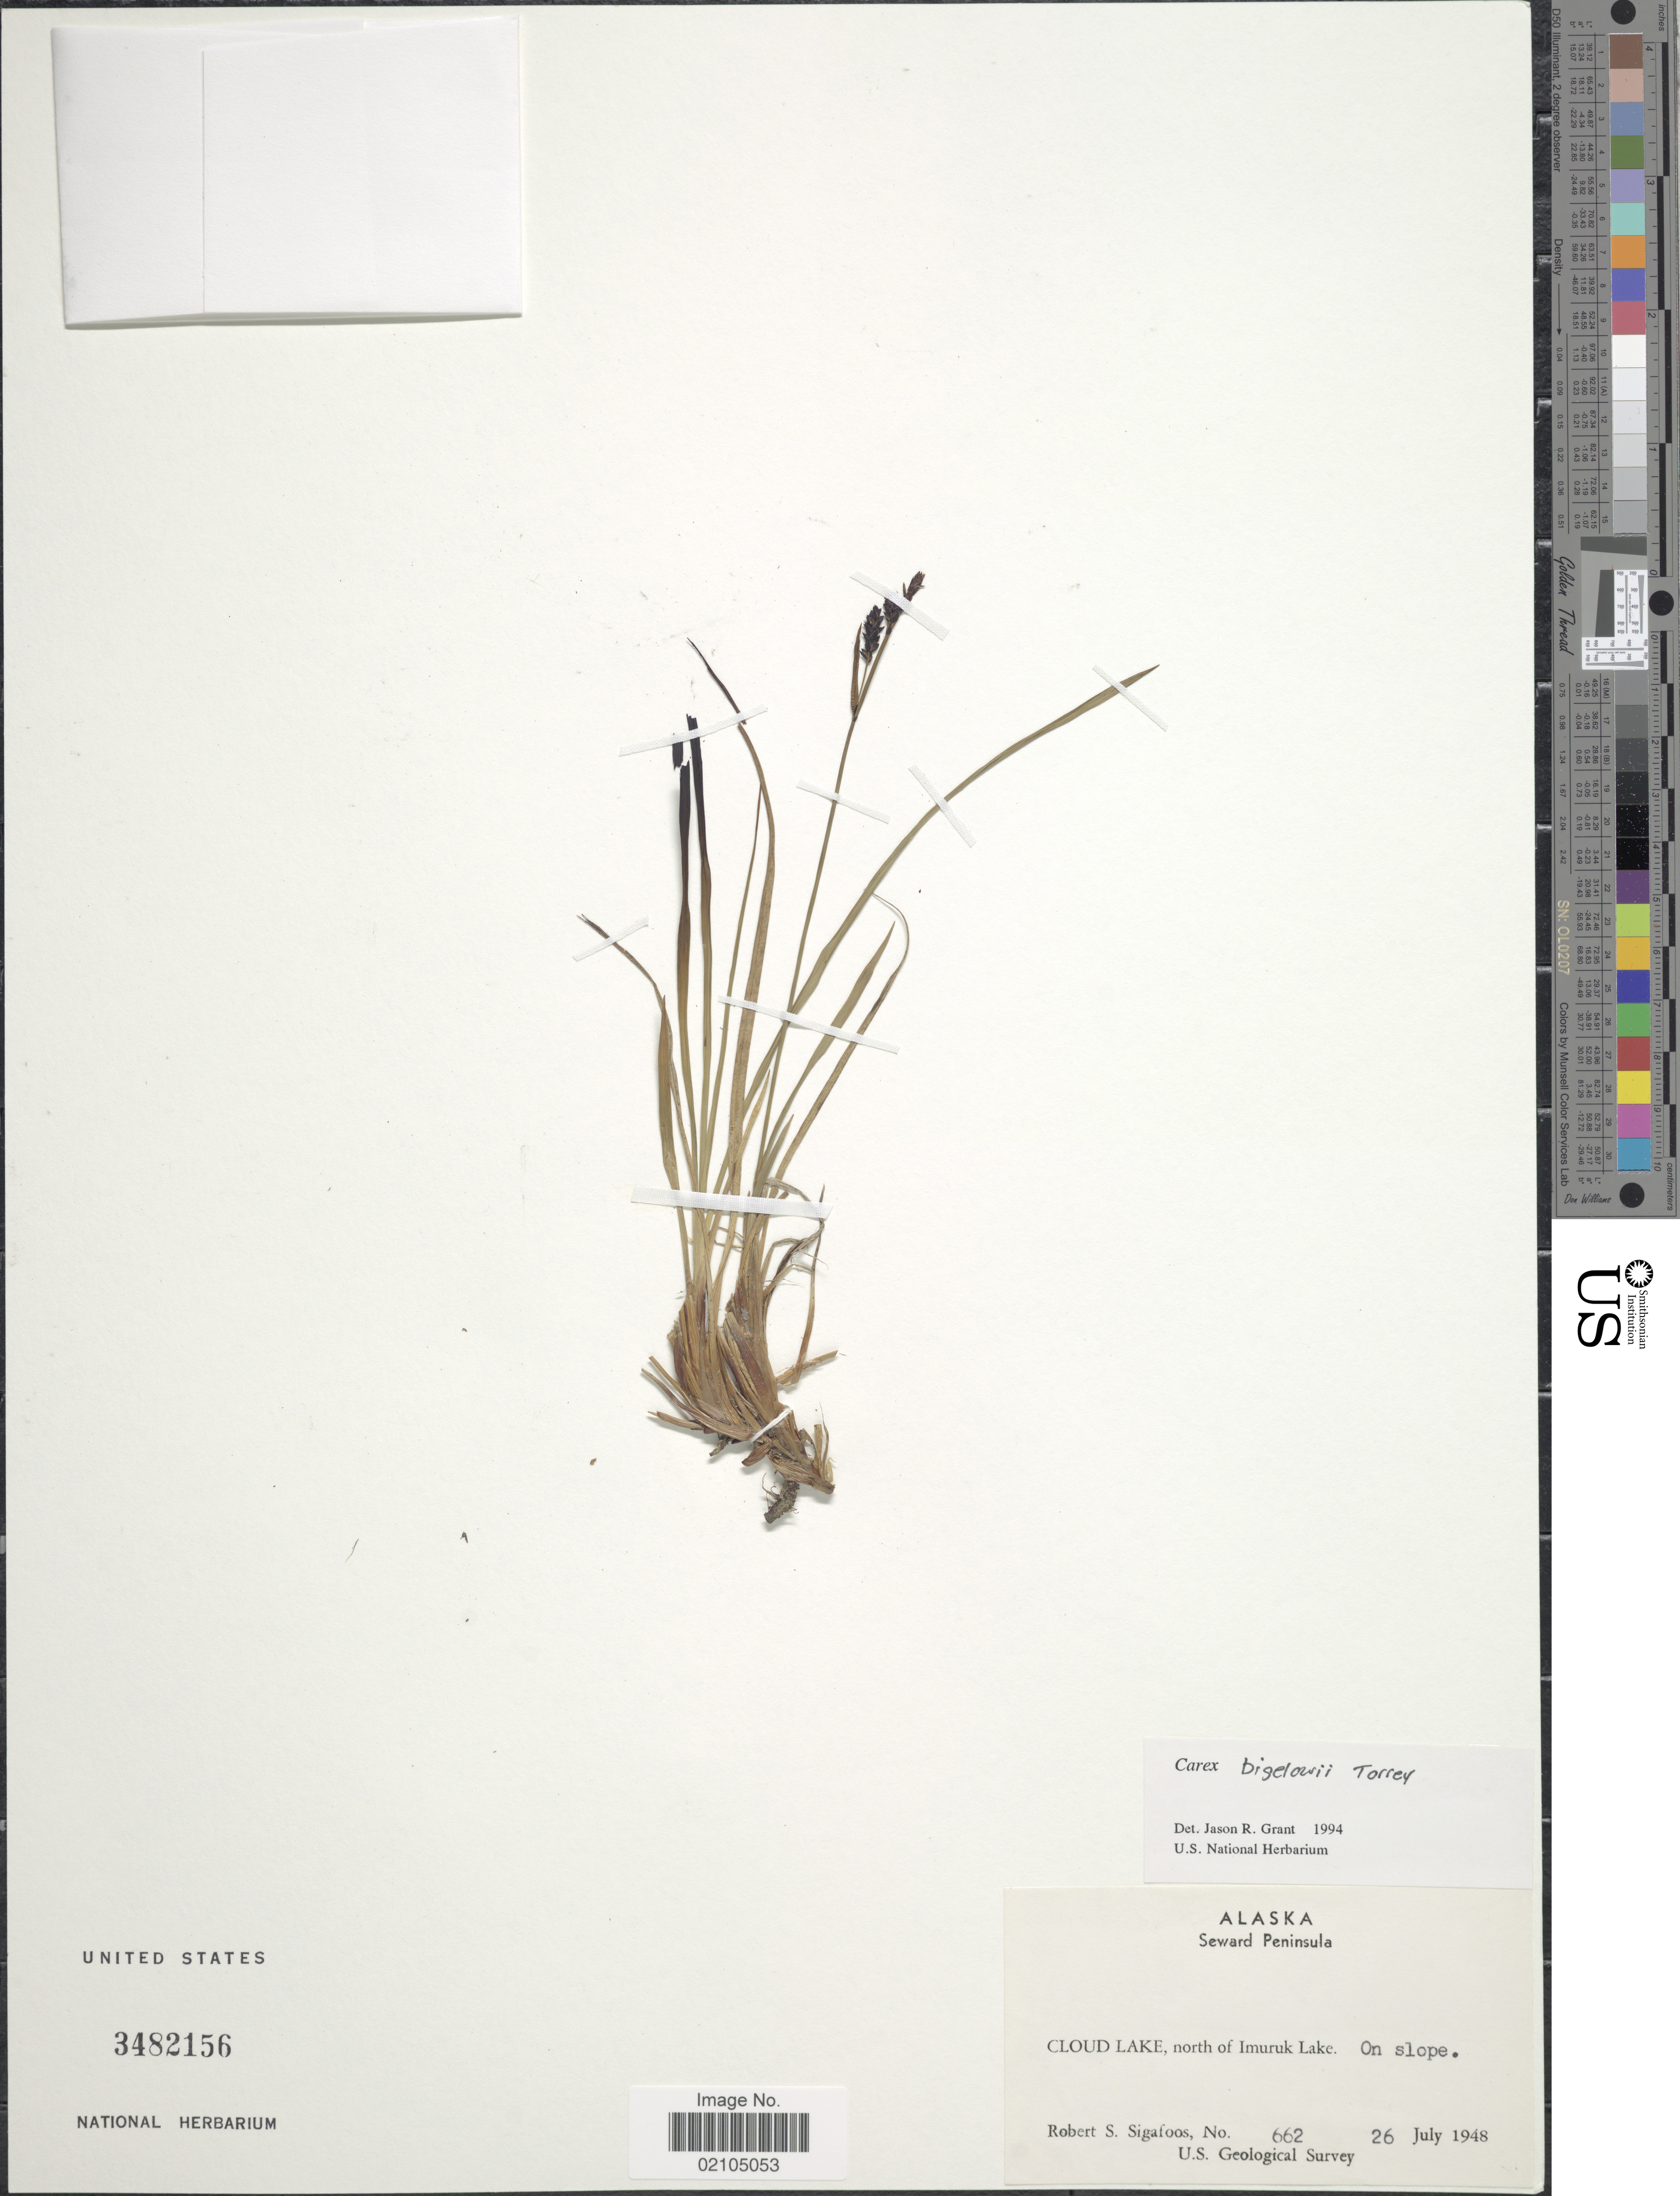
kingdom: Plantae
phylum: Tracheophyta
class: Liliopsida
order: Poales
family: Cyperaceae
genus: Carex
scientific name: Carex bigelowii subsp. lugens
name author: (Holm) T.V. Egorova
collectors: R. Sigafoos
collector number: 662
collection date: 1948-07-26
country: United States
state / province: Alaska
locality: Seward Peninsula. Cloud Lake, north of Imuruk Lake. On slope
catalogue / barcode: US 3482156